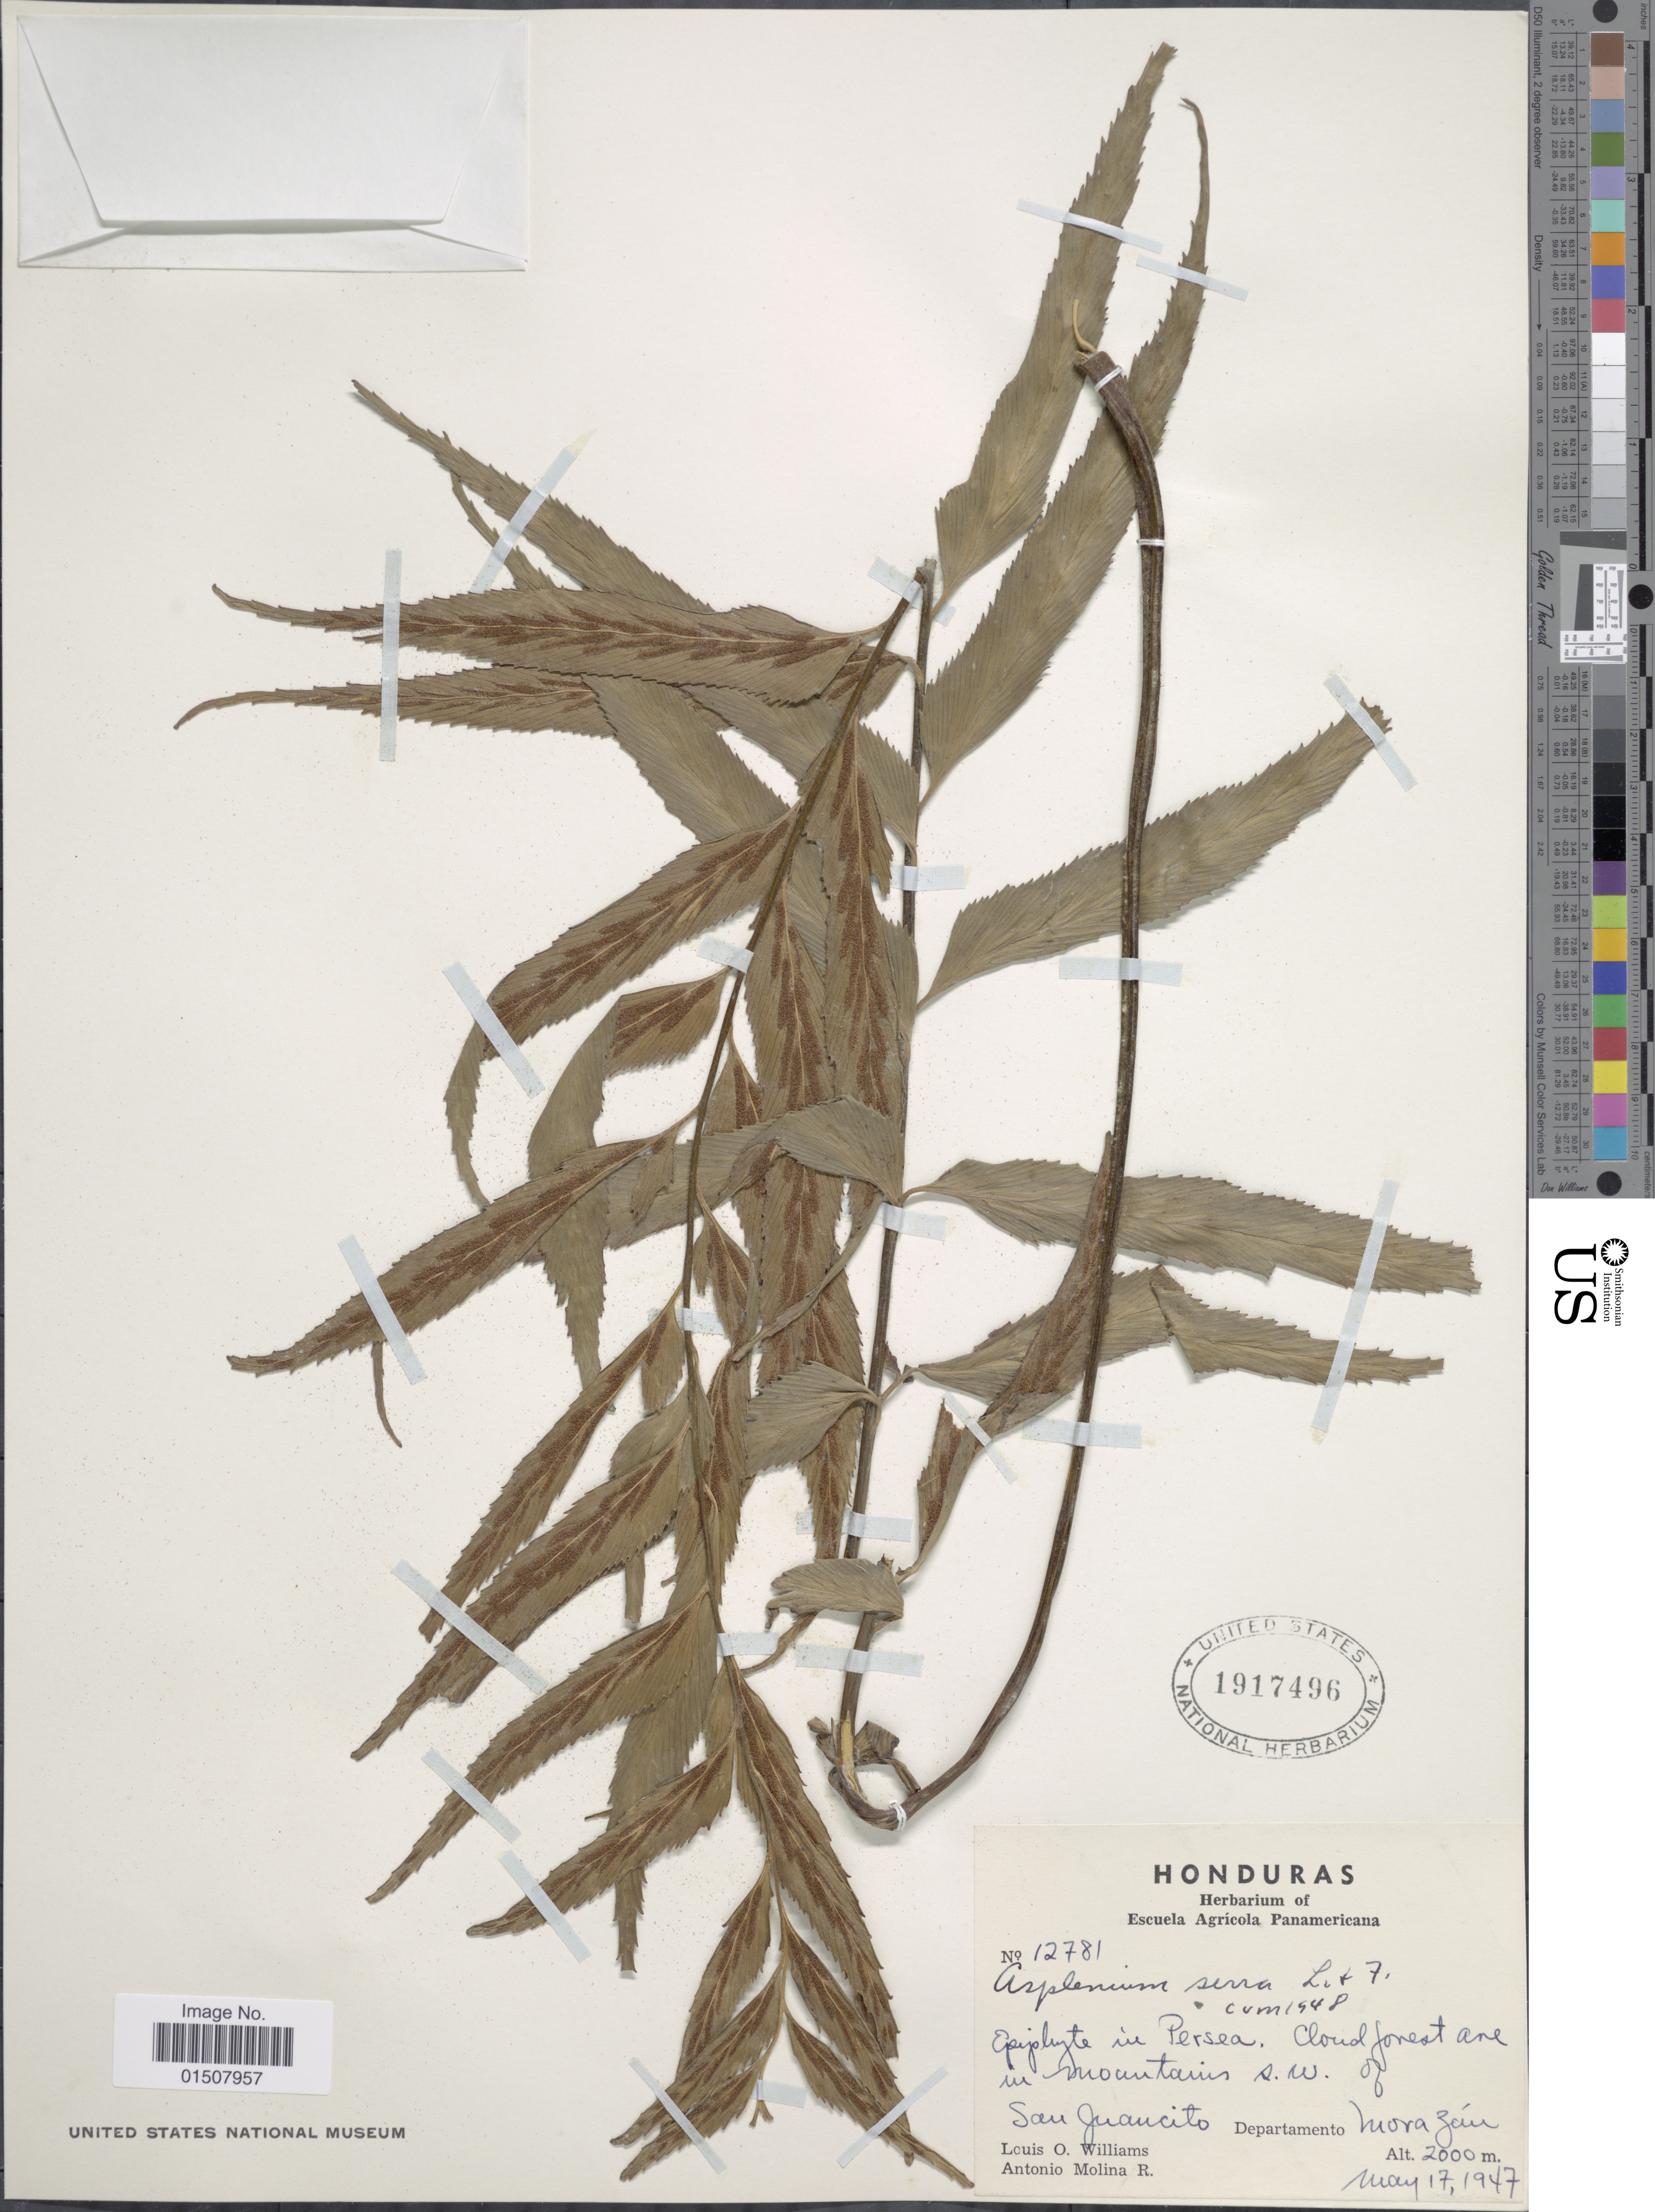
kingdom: Plantae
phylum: Tracheophyta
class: Polypodiopsida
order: Polypodiales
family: Aspleniaceae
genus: Asplenium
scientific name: Asplenium serra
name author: Langsd. & Fisch.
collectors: L. O. Williams & A. Molina R.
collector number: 12781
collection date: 1947-05-17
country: Honduras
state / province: Fco. Morazán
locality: Cloud forest are in mountains s.w., San Juancito, Departamento Morazan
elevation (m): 2000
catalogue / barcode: US 1917496